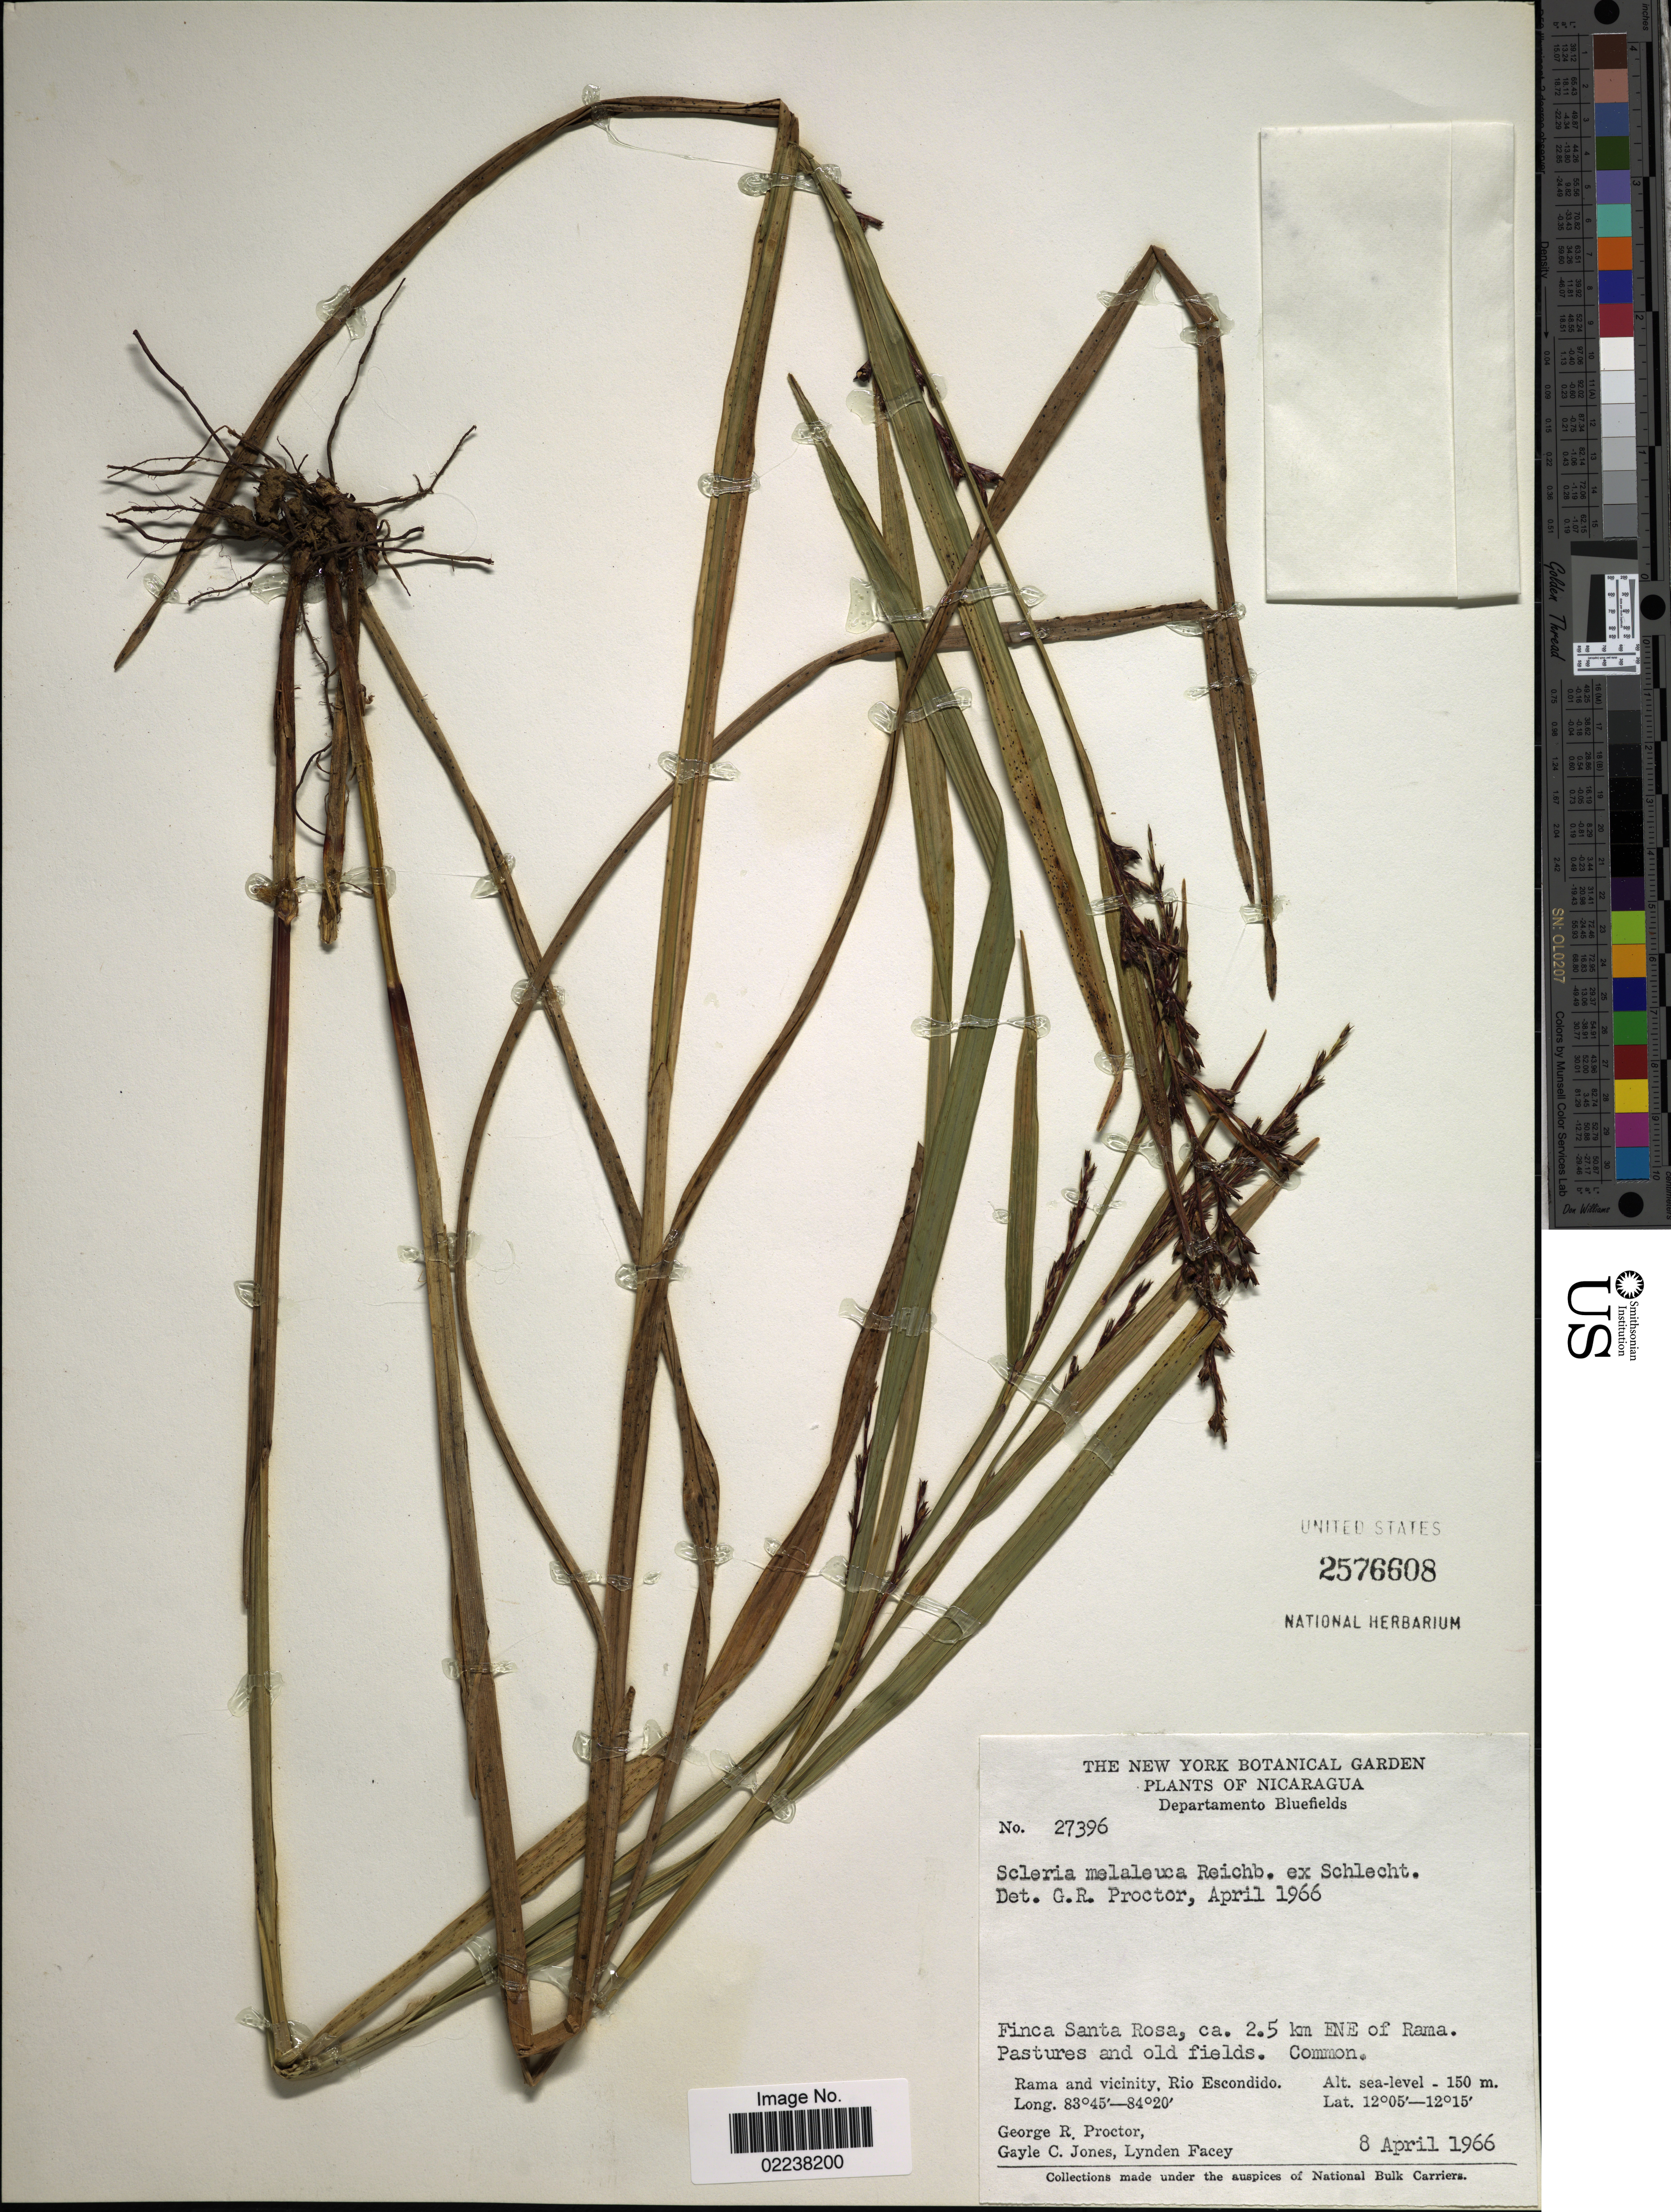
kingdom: Plantae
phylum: Tracheophyta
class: Liliopsida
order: Poales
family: Cyperaceae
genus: Scleria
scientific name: Scleria gaertneri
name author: Raddi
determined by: Strong, Mark T., (BOT), Smithsonian Institution - National Museum of Natural History (UNITED STATES)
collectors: G. R. Proctor, G. C. Jones & L. Facey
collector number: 27396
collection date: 1966-04-08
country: Nicaragua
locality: Finca Santa Rosa, ca. 2.5 km ENE of Rama. Rama and vicinity, Rio Escondido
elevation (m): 0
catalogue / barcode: US 2576608